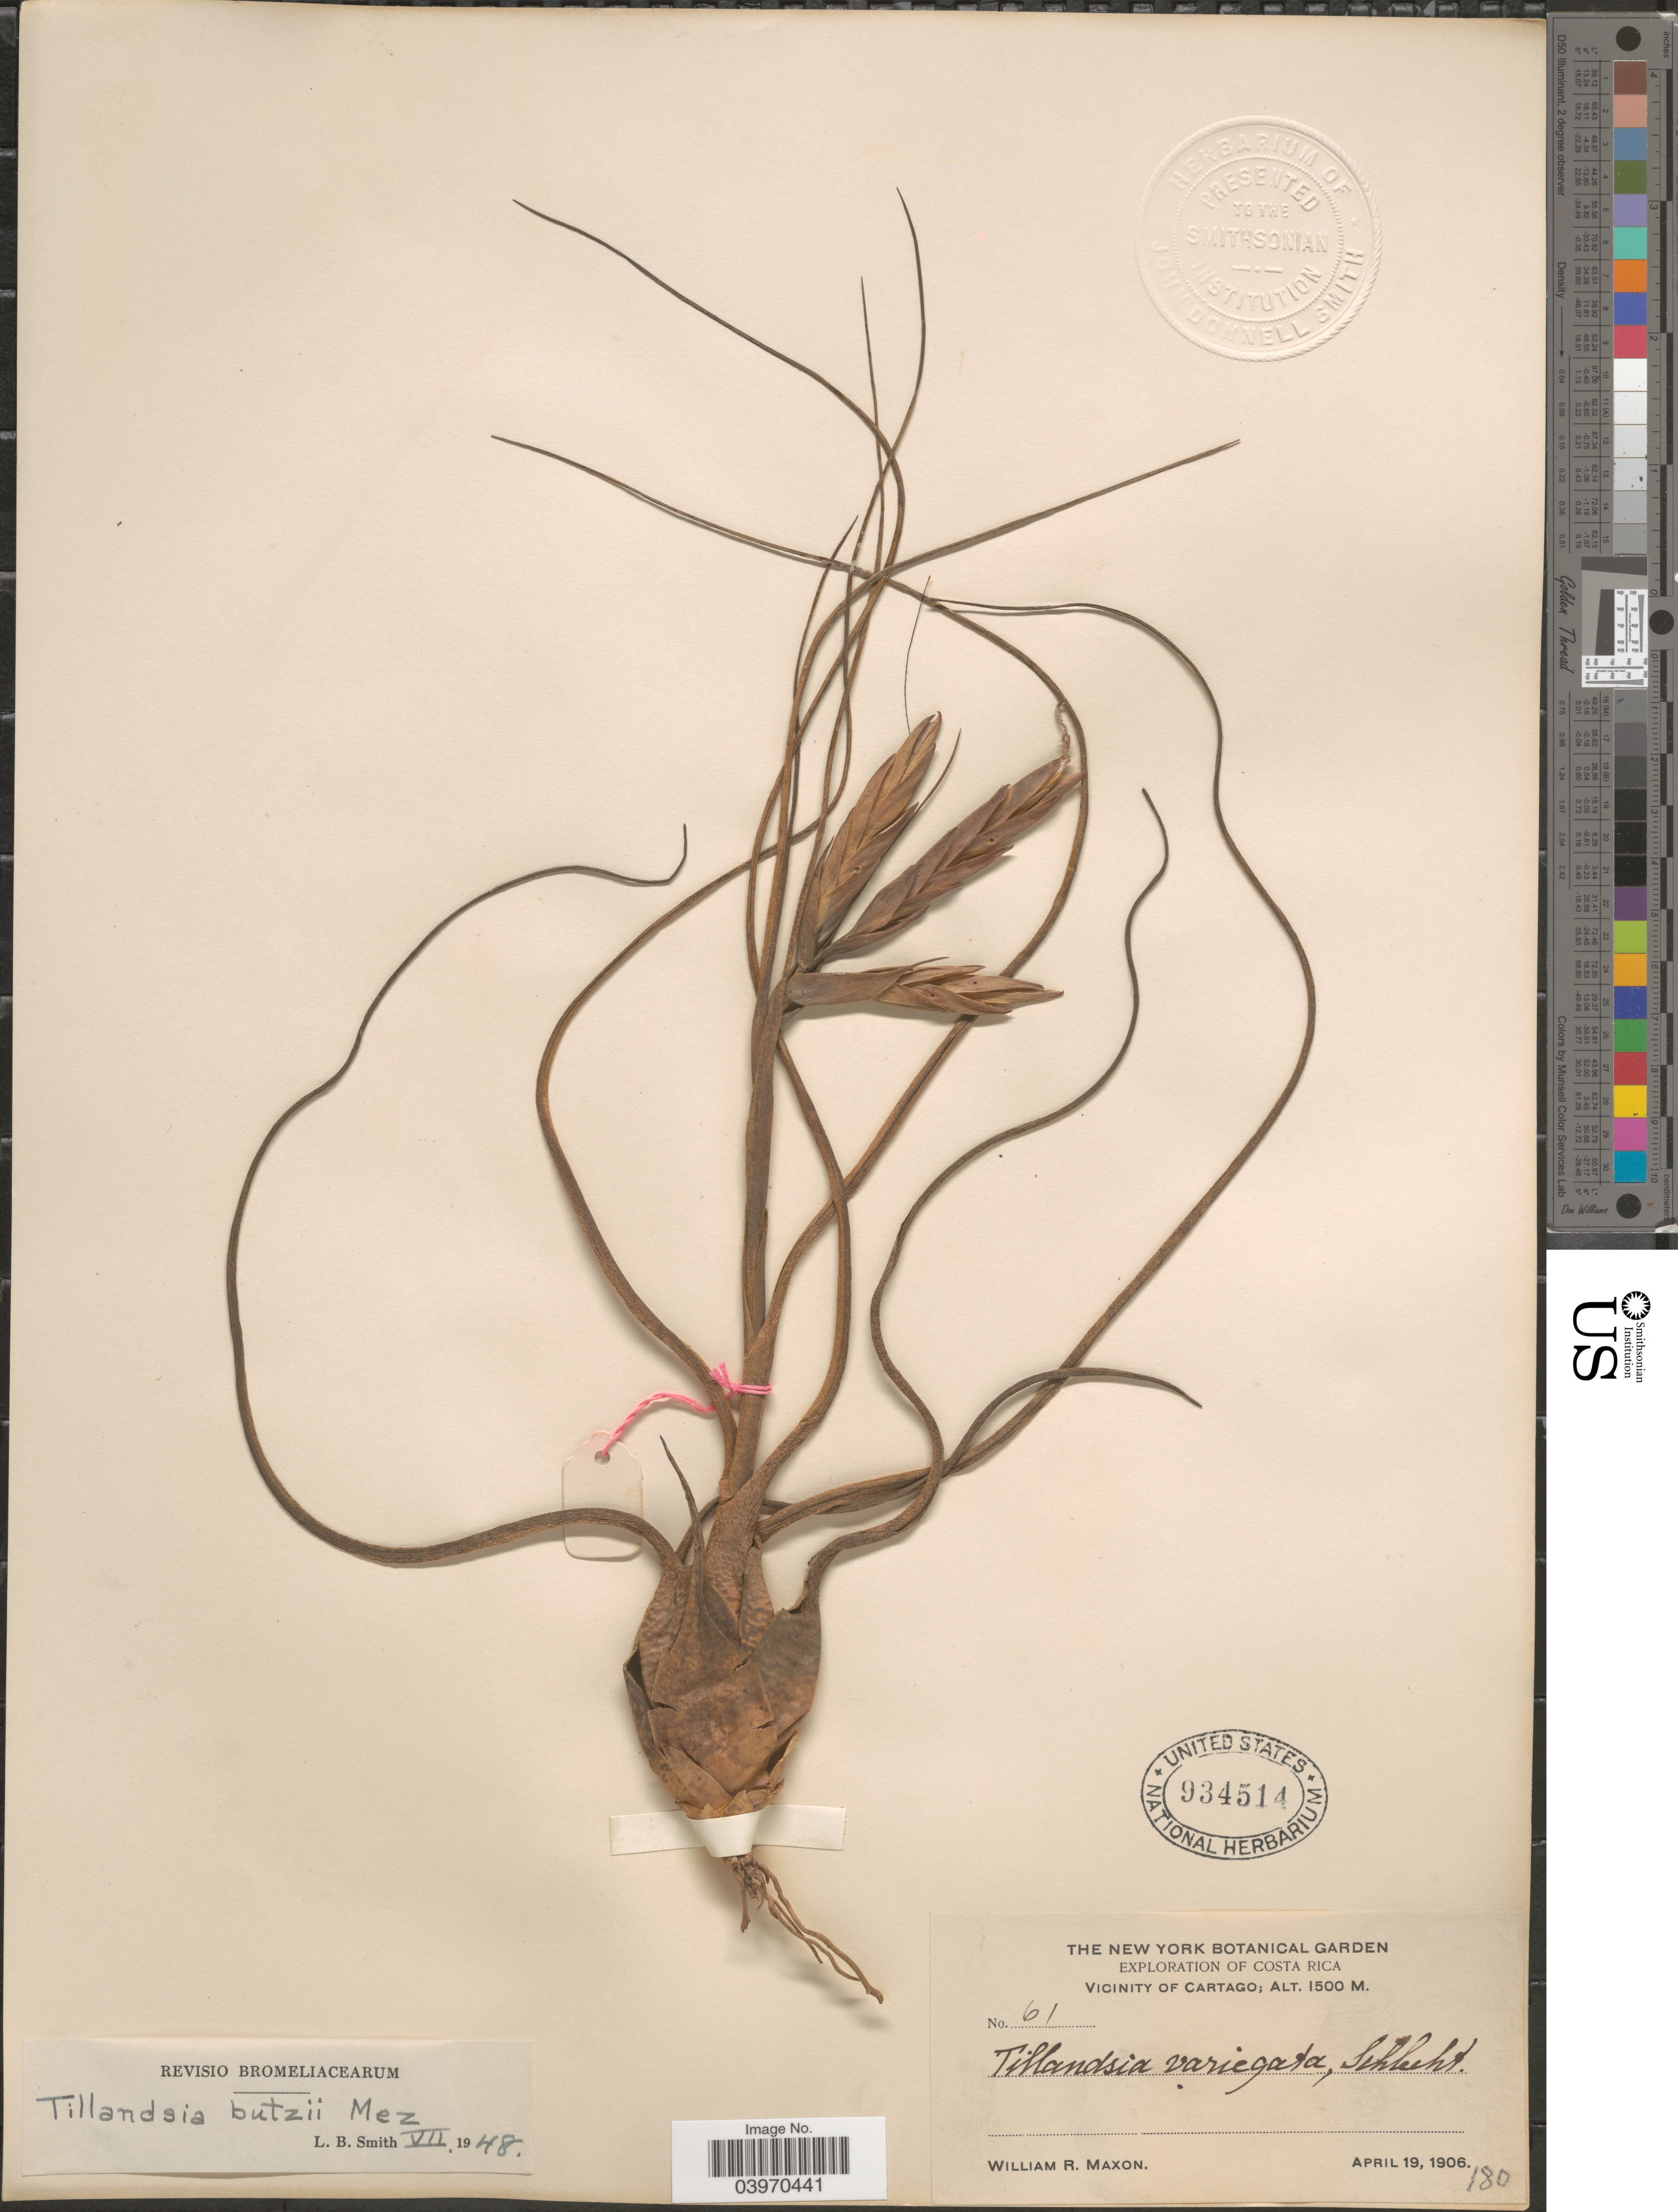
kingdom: Plantae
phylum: Tracheophyta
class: Liliopsida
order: Poales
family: Bromeliaceae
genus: Tillandsia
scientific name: Tillandsia butzii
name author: Mez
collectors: W. R. Maxon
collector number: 61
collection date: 1906-04-19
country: Costa Rica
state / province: Cartago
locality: Vicinity of Cartago.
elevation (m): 1500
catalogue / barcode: US 934514